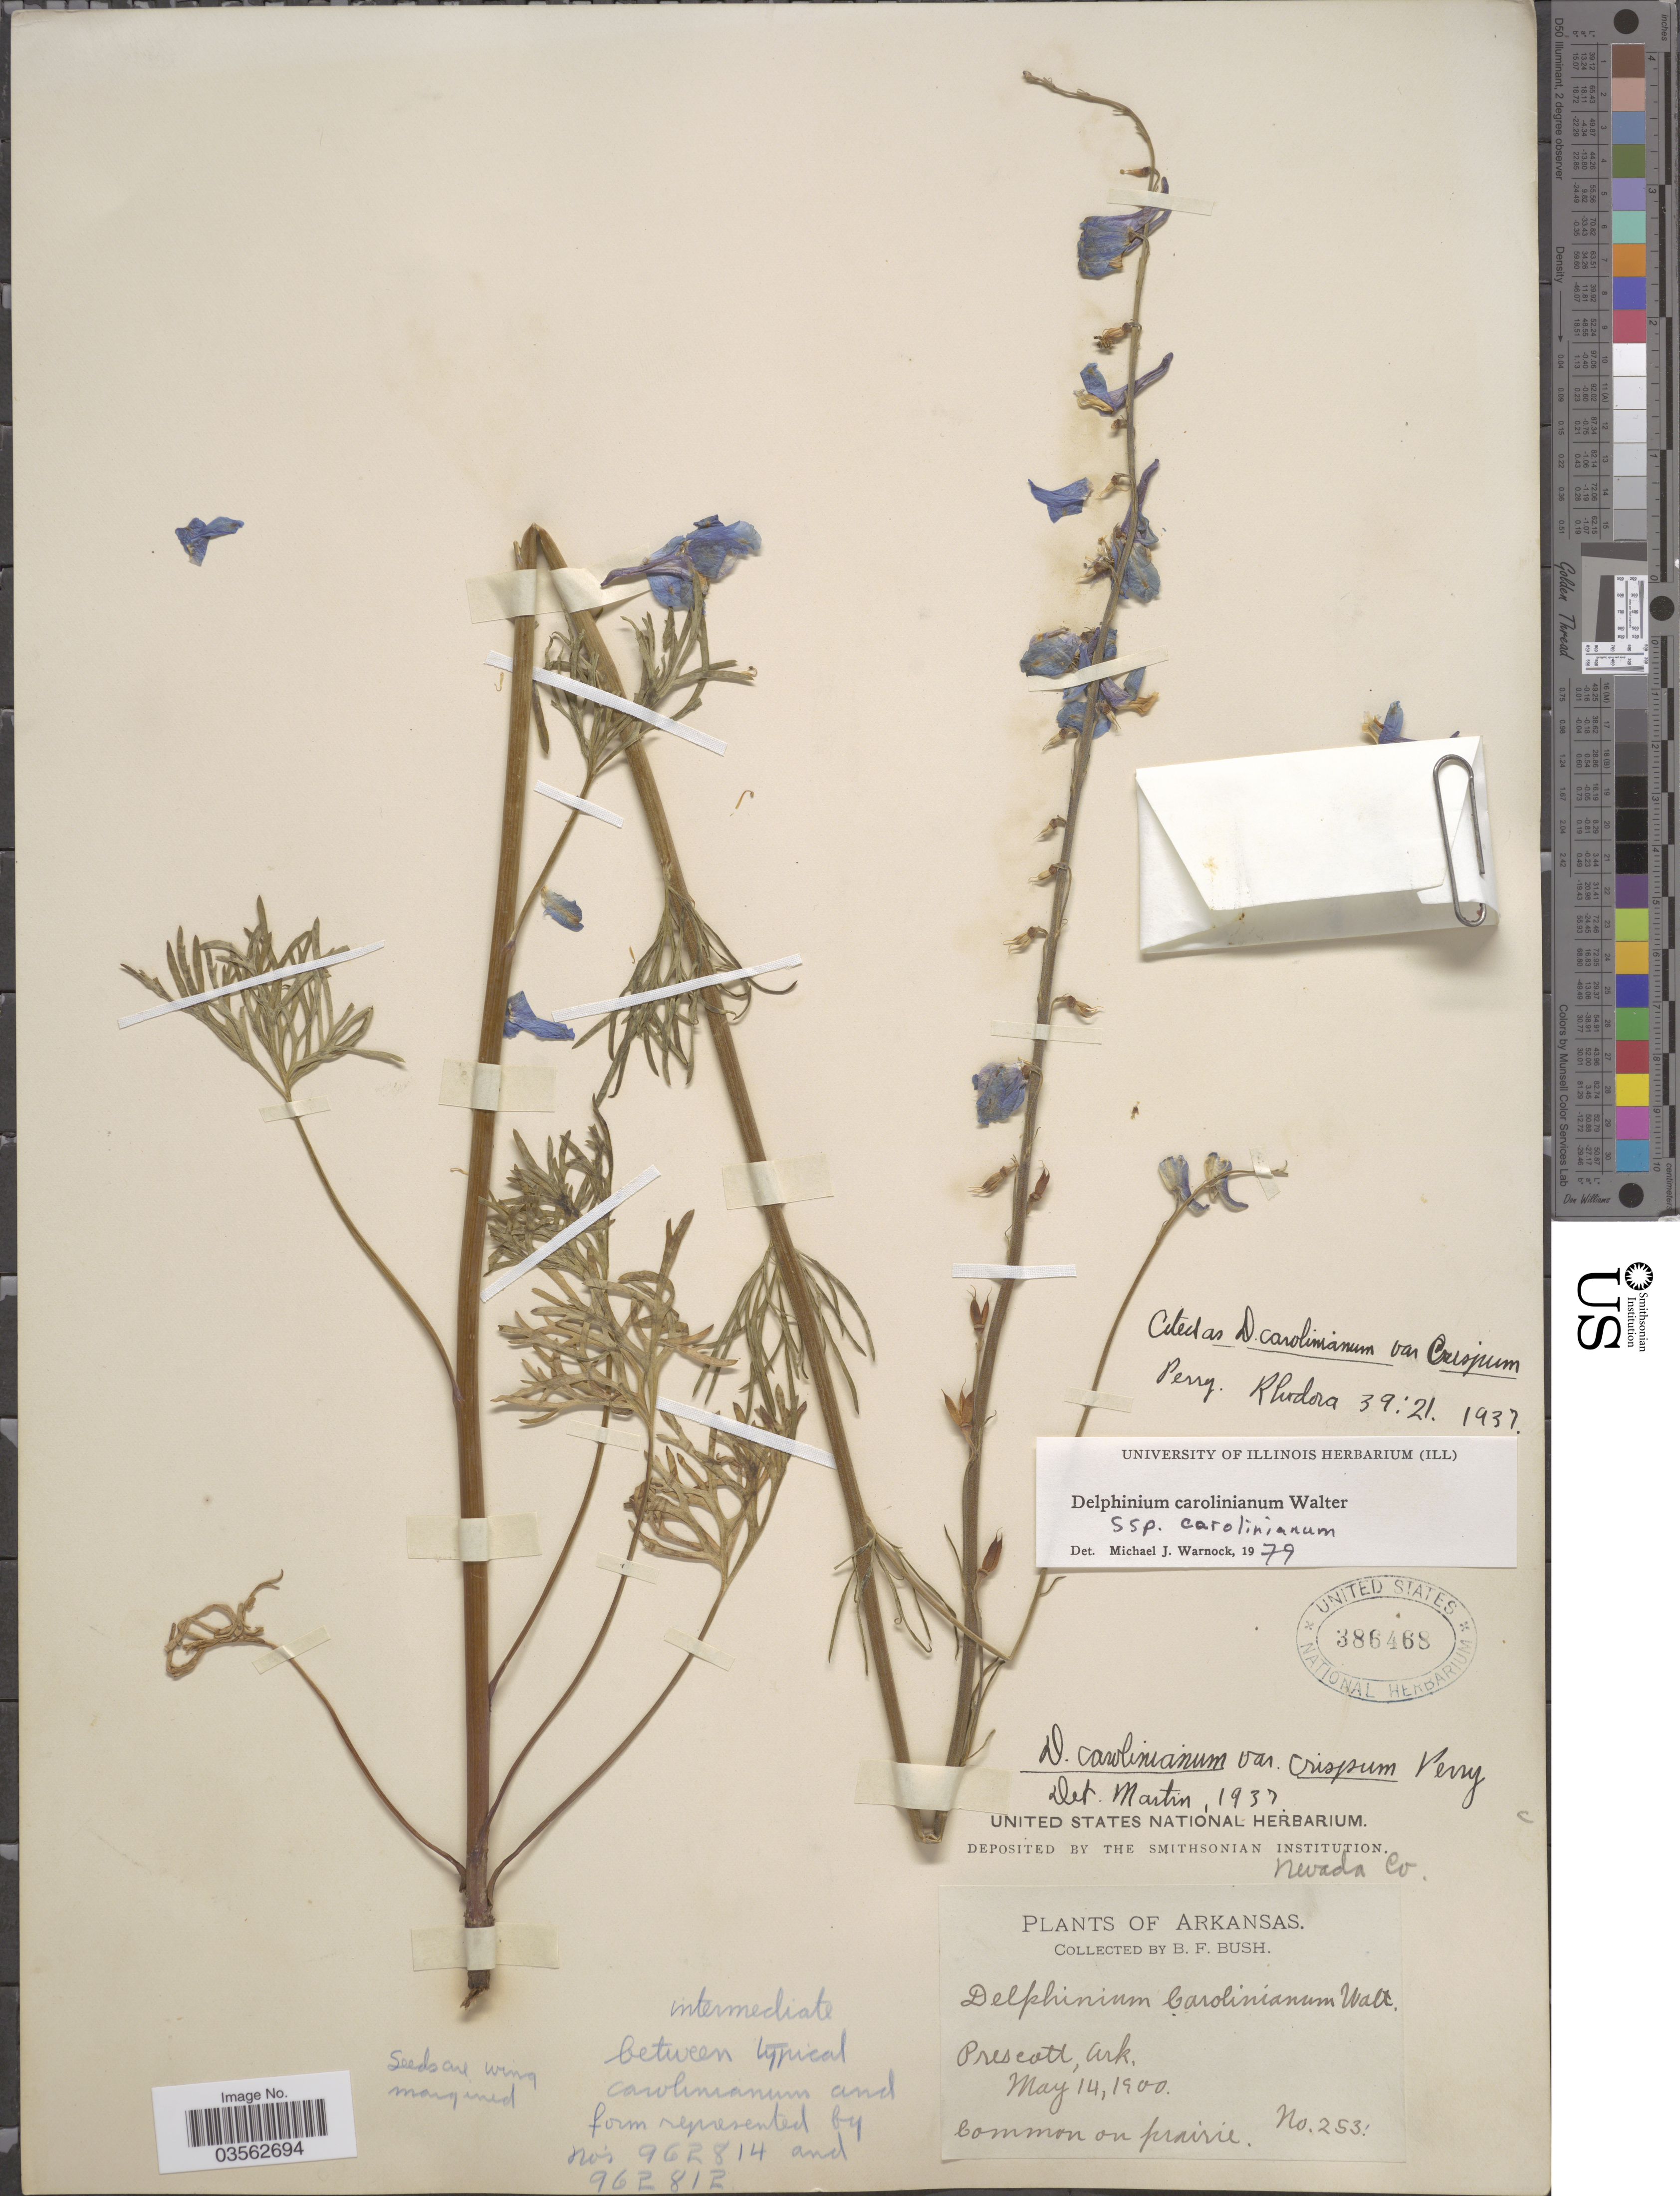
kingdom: Plantae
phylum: Tracheophyta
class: Magnoliopsida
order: Ranunculales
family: Ranunculaceae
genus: Delphinium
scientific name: Delphinium carolinianum subsp. carolinianum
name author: Walter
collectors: B. F. Bush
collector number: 253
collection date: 1900-05-14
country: United States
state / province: Arkansas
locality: Prescott. Nevada Co.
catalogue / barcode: US 386468